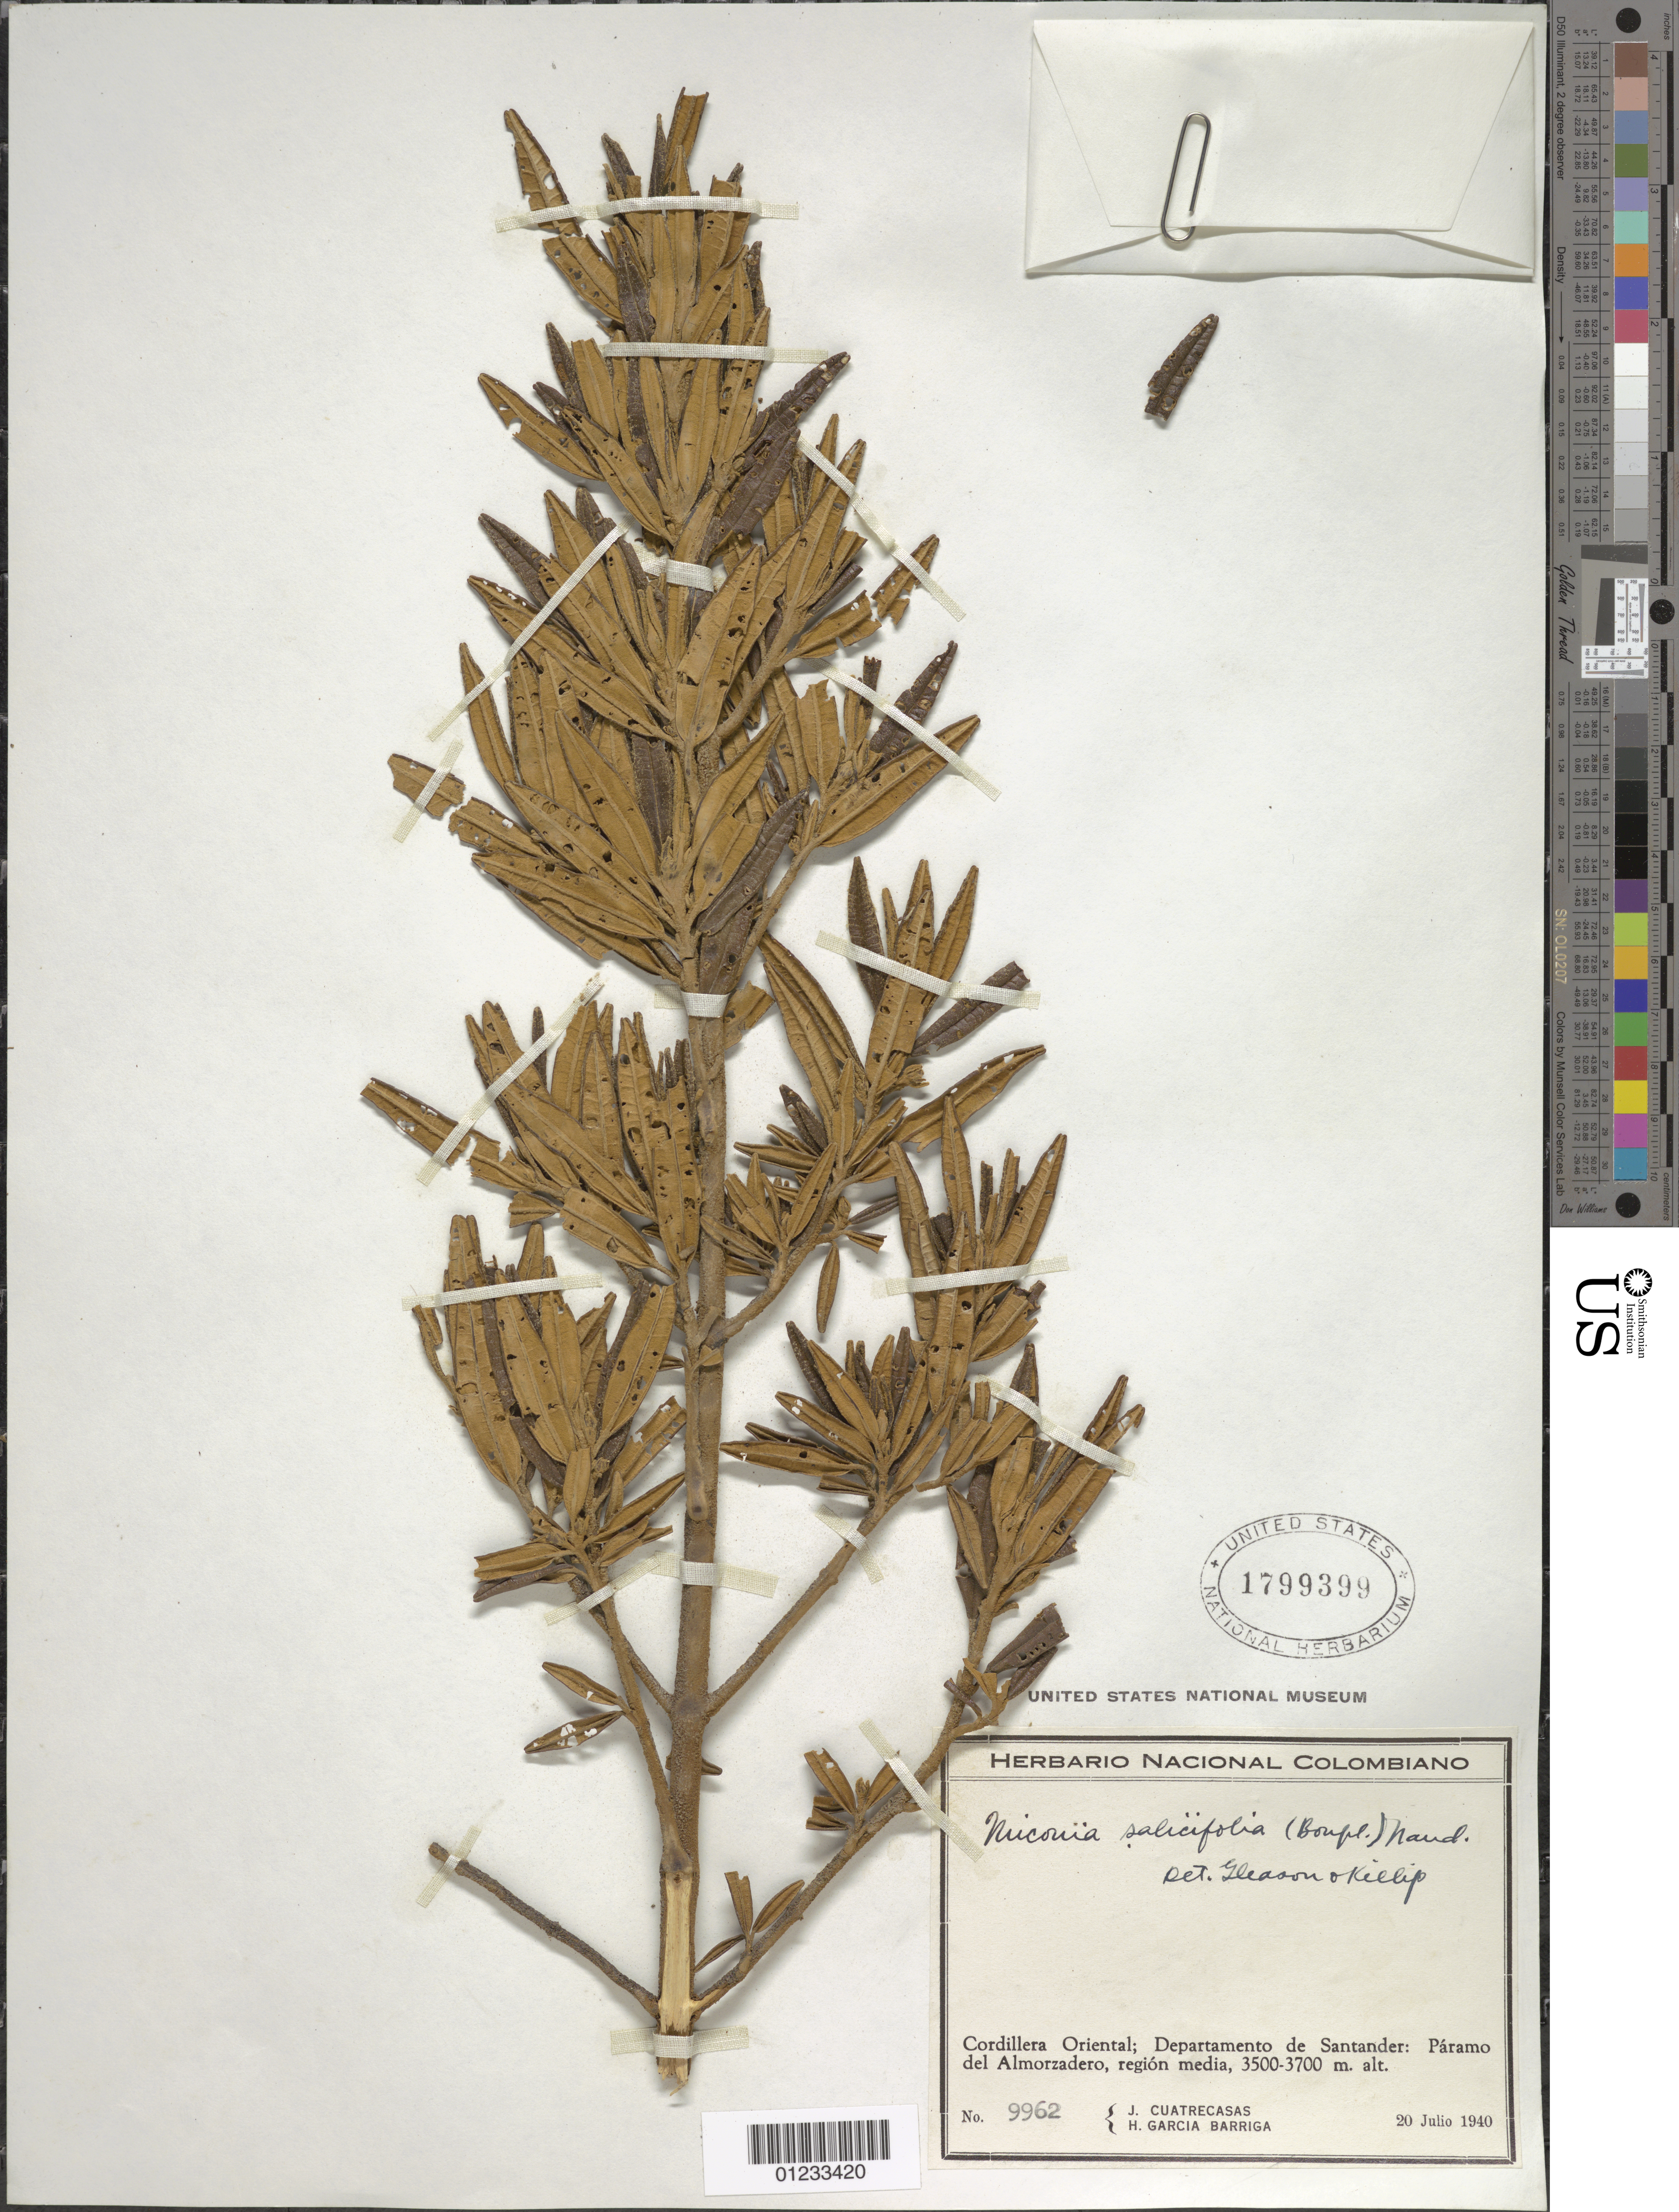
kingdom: Plantae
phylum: Tracheophyta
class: Magnoliopsida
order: Myrtales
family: Melastomataceae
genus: Miconia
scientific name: Miconia salicifolia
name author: (Bonpl.) Naudin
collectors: J. Cuatrecasas & H. García Barriga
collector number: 9962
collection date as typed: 20 Jul 1940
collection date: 1940-07-20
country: Colombia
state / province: Norte de Santander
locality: Corillera Oriental, Páramo del Almorzadero, región media.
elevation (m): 3500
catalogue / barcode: US 1799399